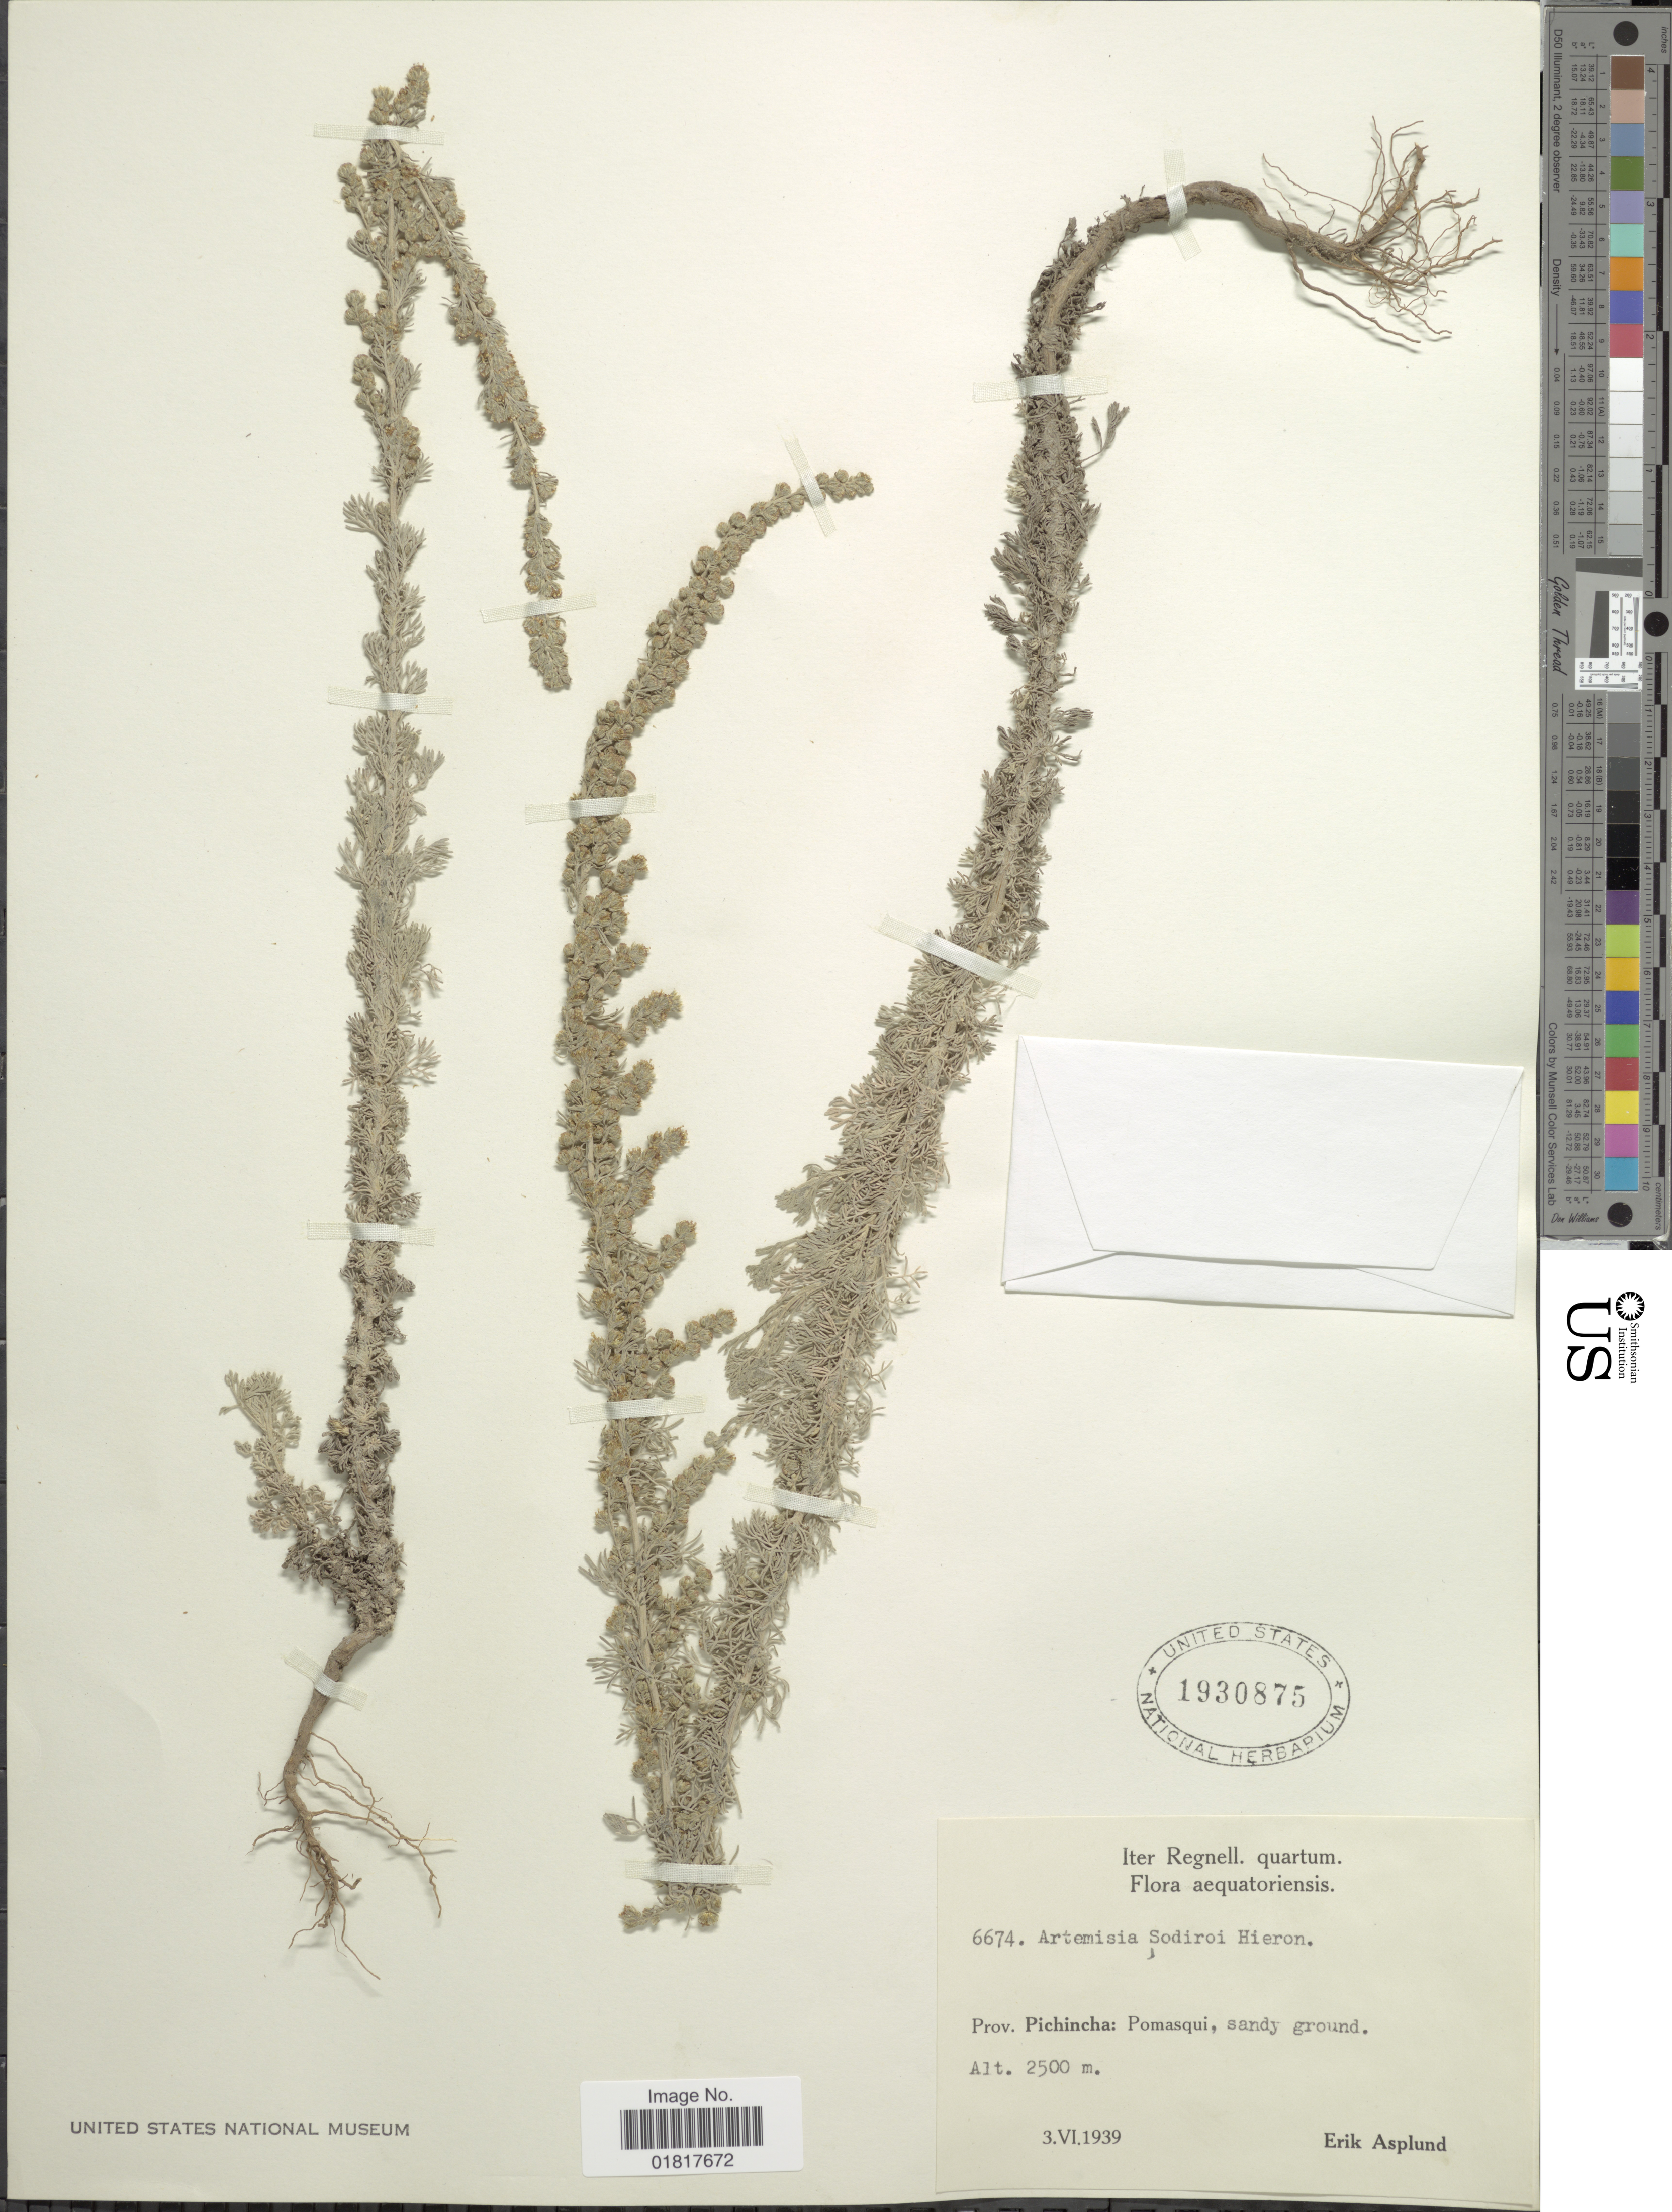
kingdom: Plantae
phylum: Tracheophyta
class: Magnoliopsida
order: Asterales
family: Asteraceae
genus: Artemisia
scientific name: Artemisia sodiroi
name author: Hieron.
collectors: E. Asplund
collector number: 6674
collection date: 1939-06-03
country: Ecuador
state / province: Pichincha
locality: Pomasqui, sandy ground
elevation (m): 2500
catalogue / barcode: US 1930875